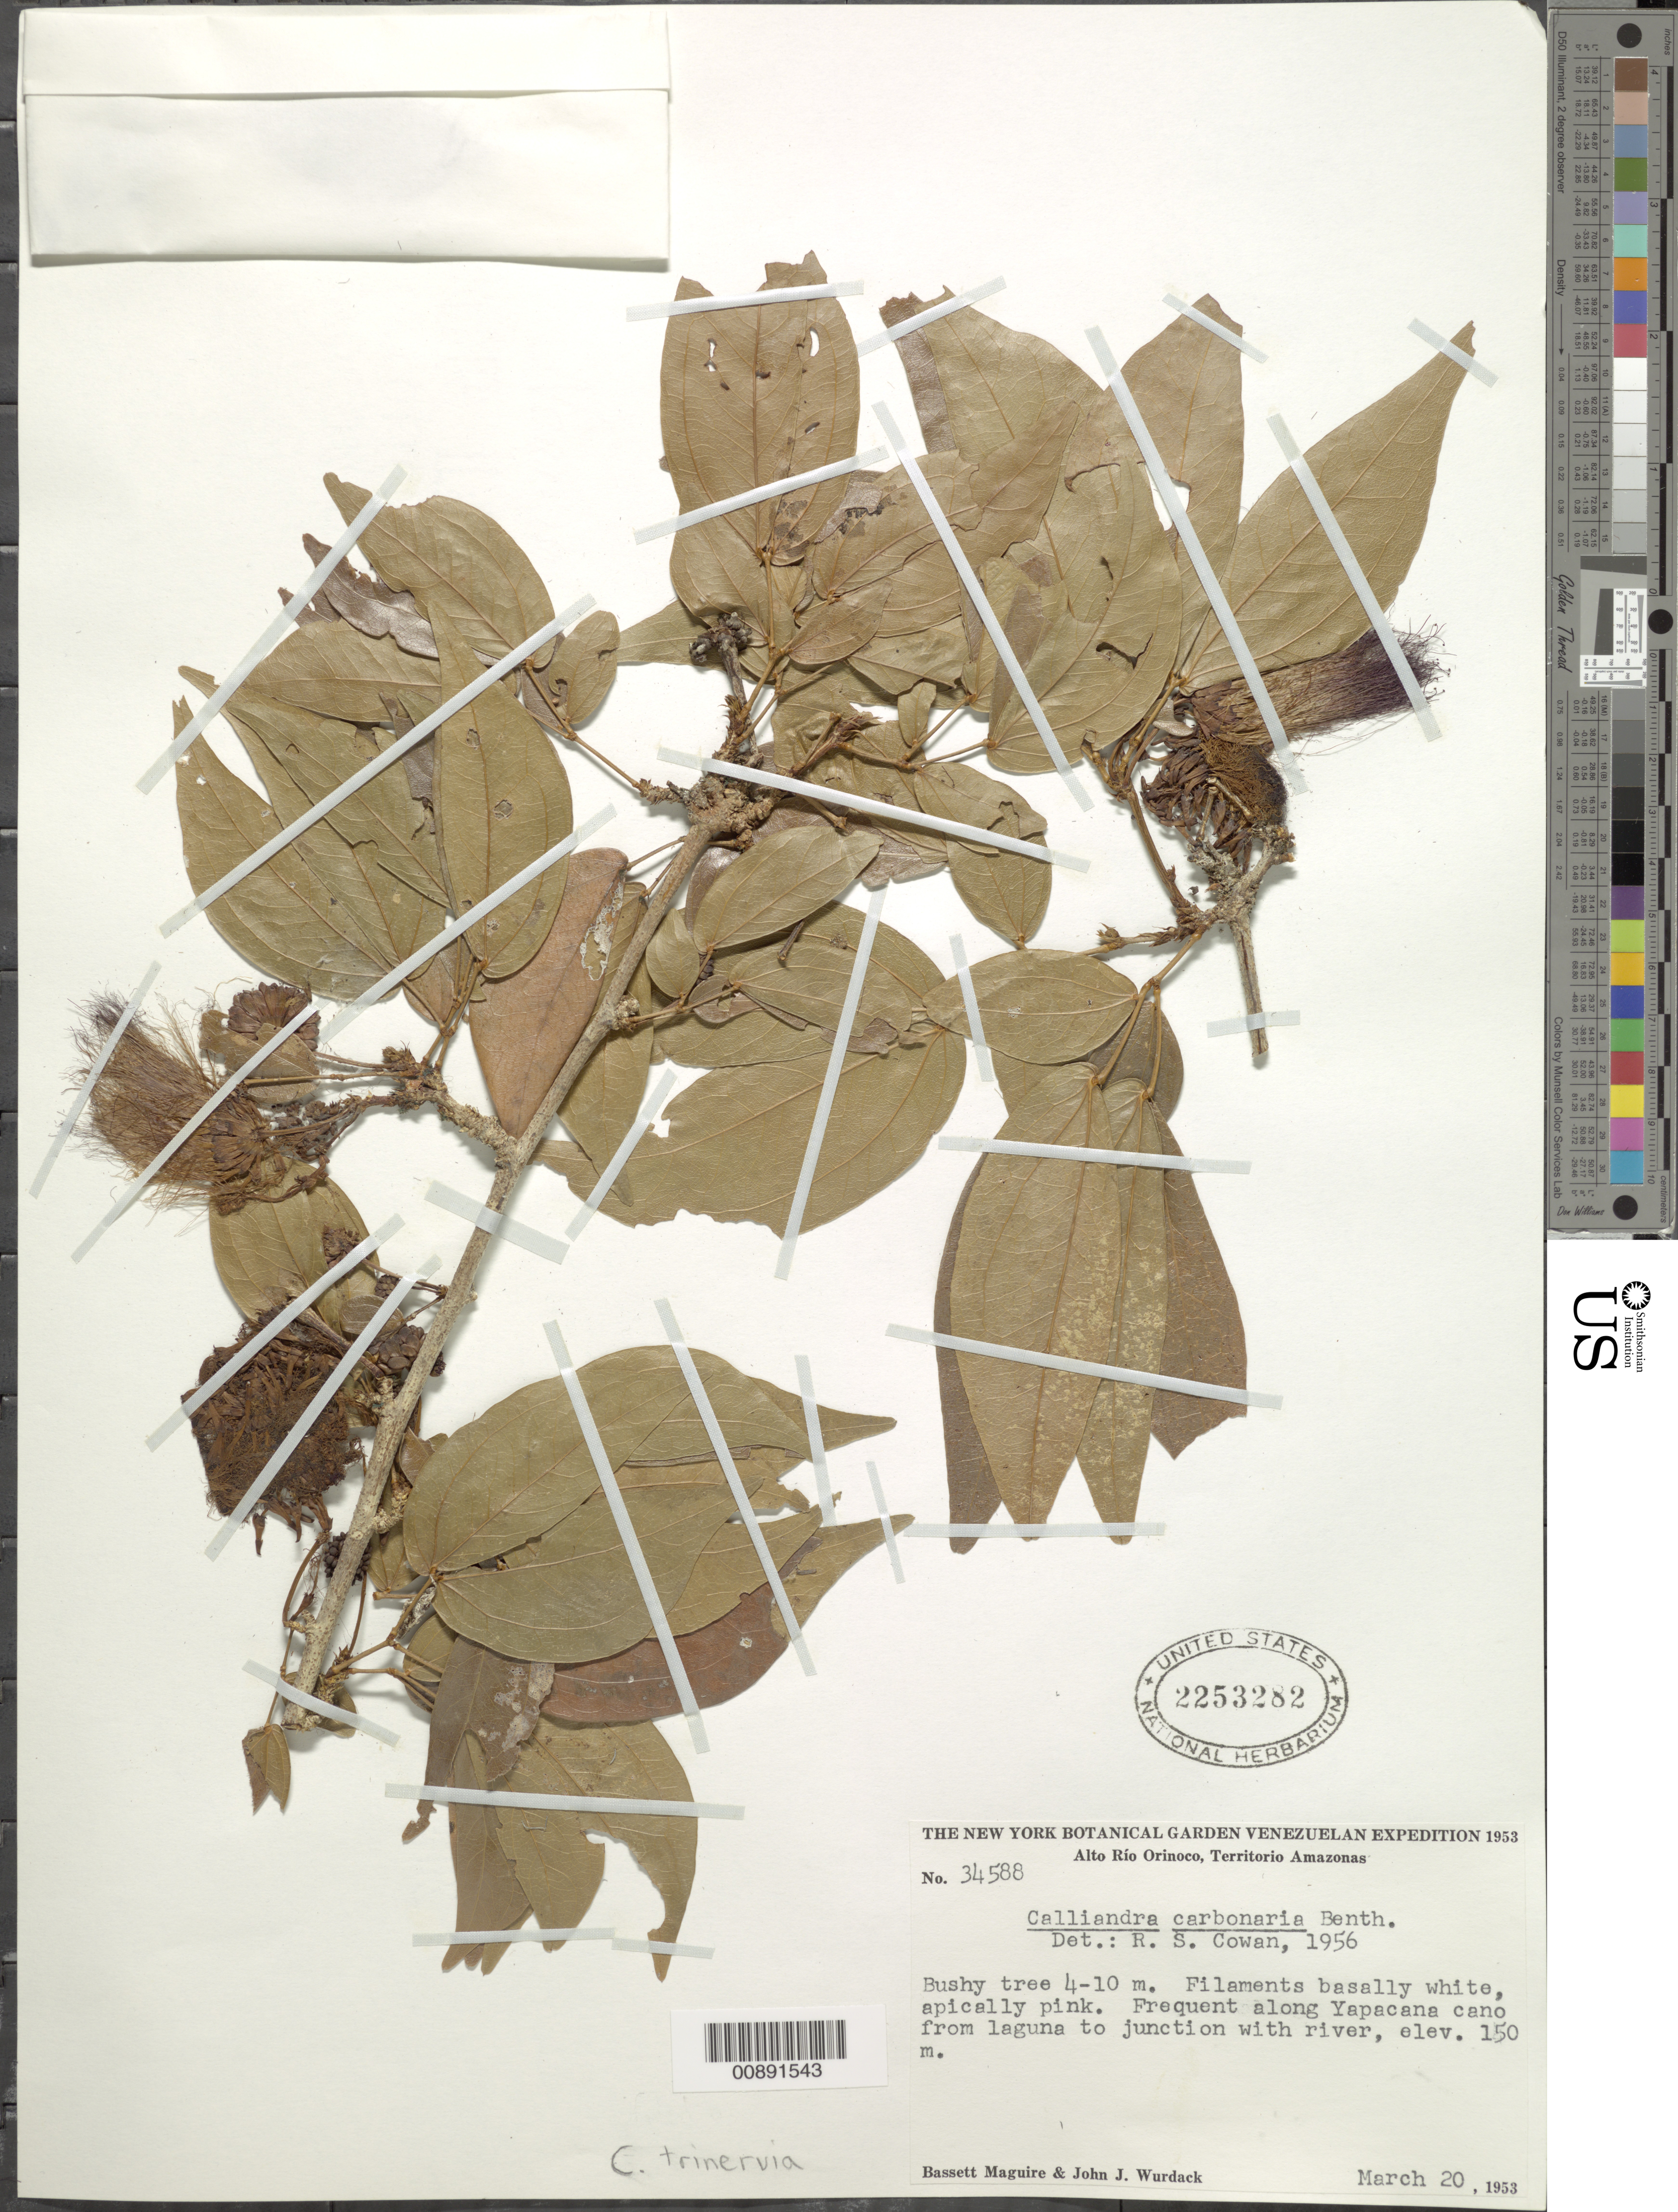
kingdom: Plantae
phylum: Tracheophyta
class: Magnoliopsida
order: Fabales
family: Fabaceae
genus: Calliandra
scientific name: Calliandra trinervia var. carbonaria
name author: (Benth.) Barneby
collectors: B. Maguire & J. J. Wurdack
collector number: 34588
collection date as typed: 20-Mar-53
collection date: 1953-03-20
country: Venezuela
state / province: Amazonas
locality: Alto Río Orinoco, Caño Yapacána, from laguna to junct. with river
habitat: Along caño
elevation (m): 150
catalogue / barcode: US 2253282